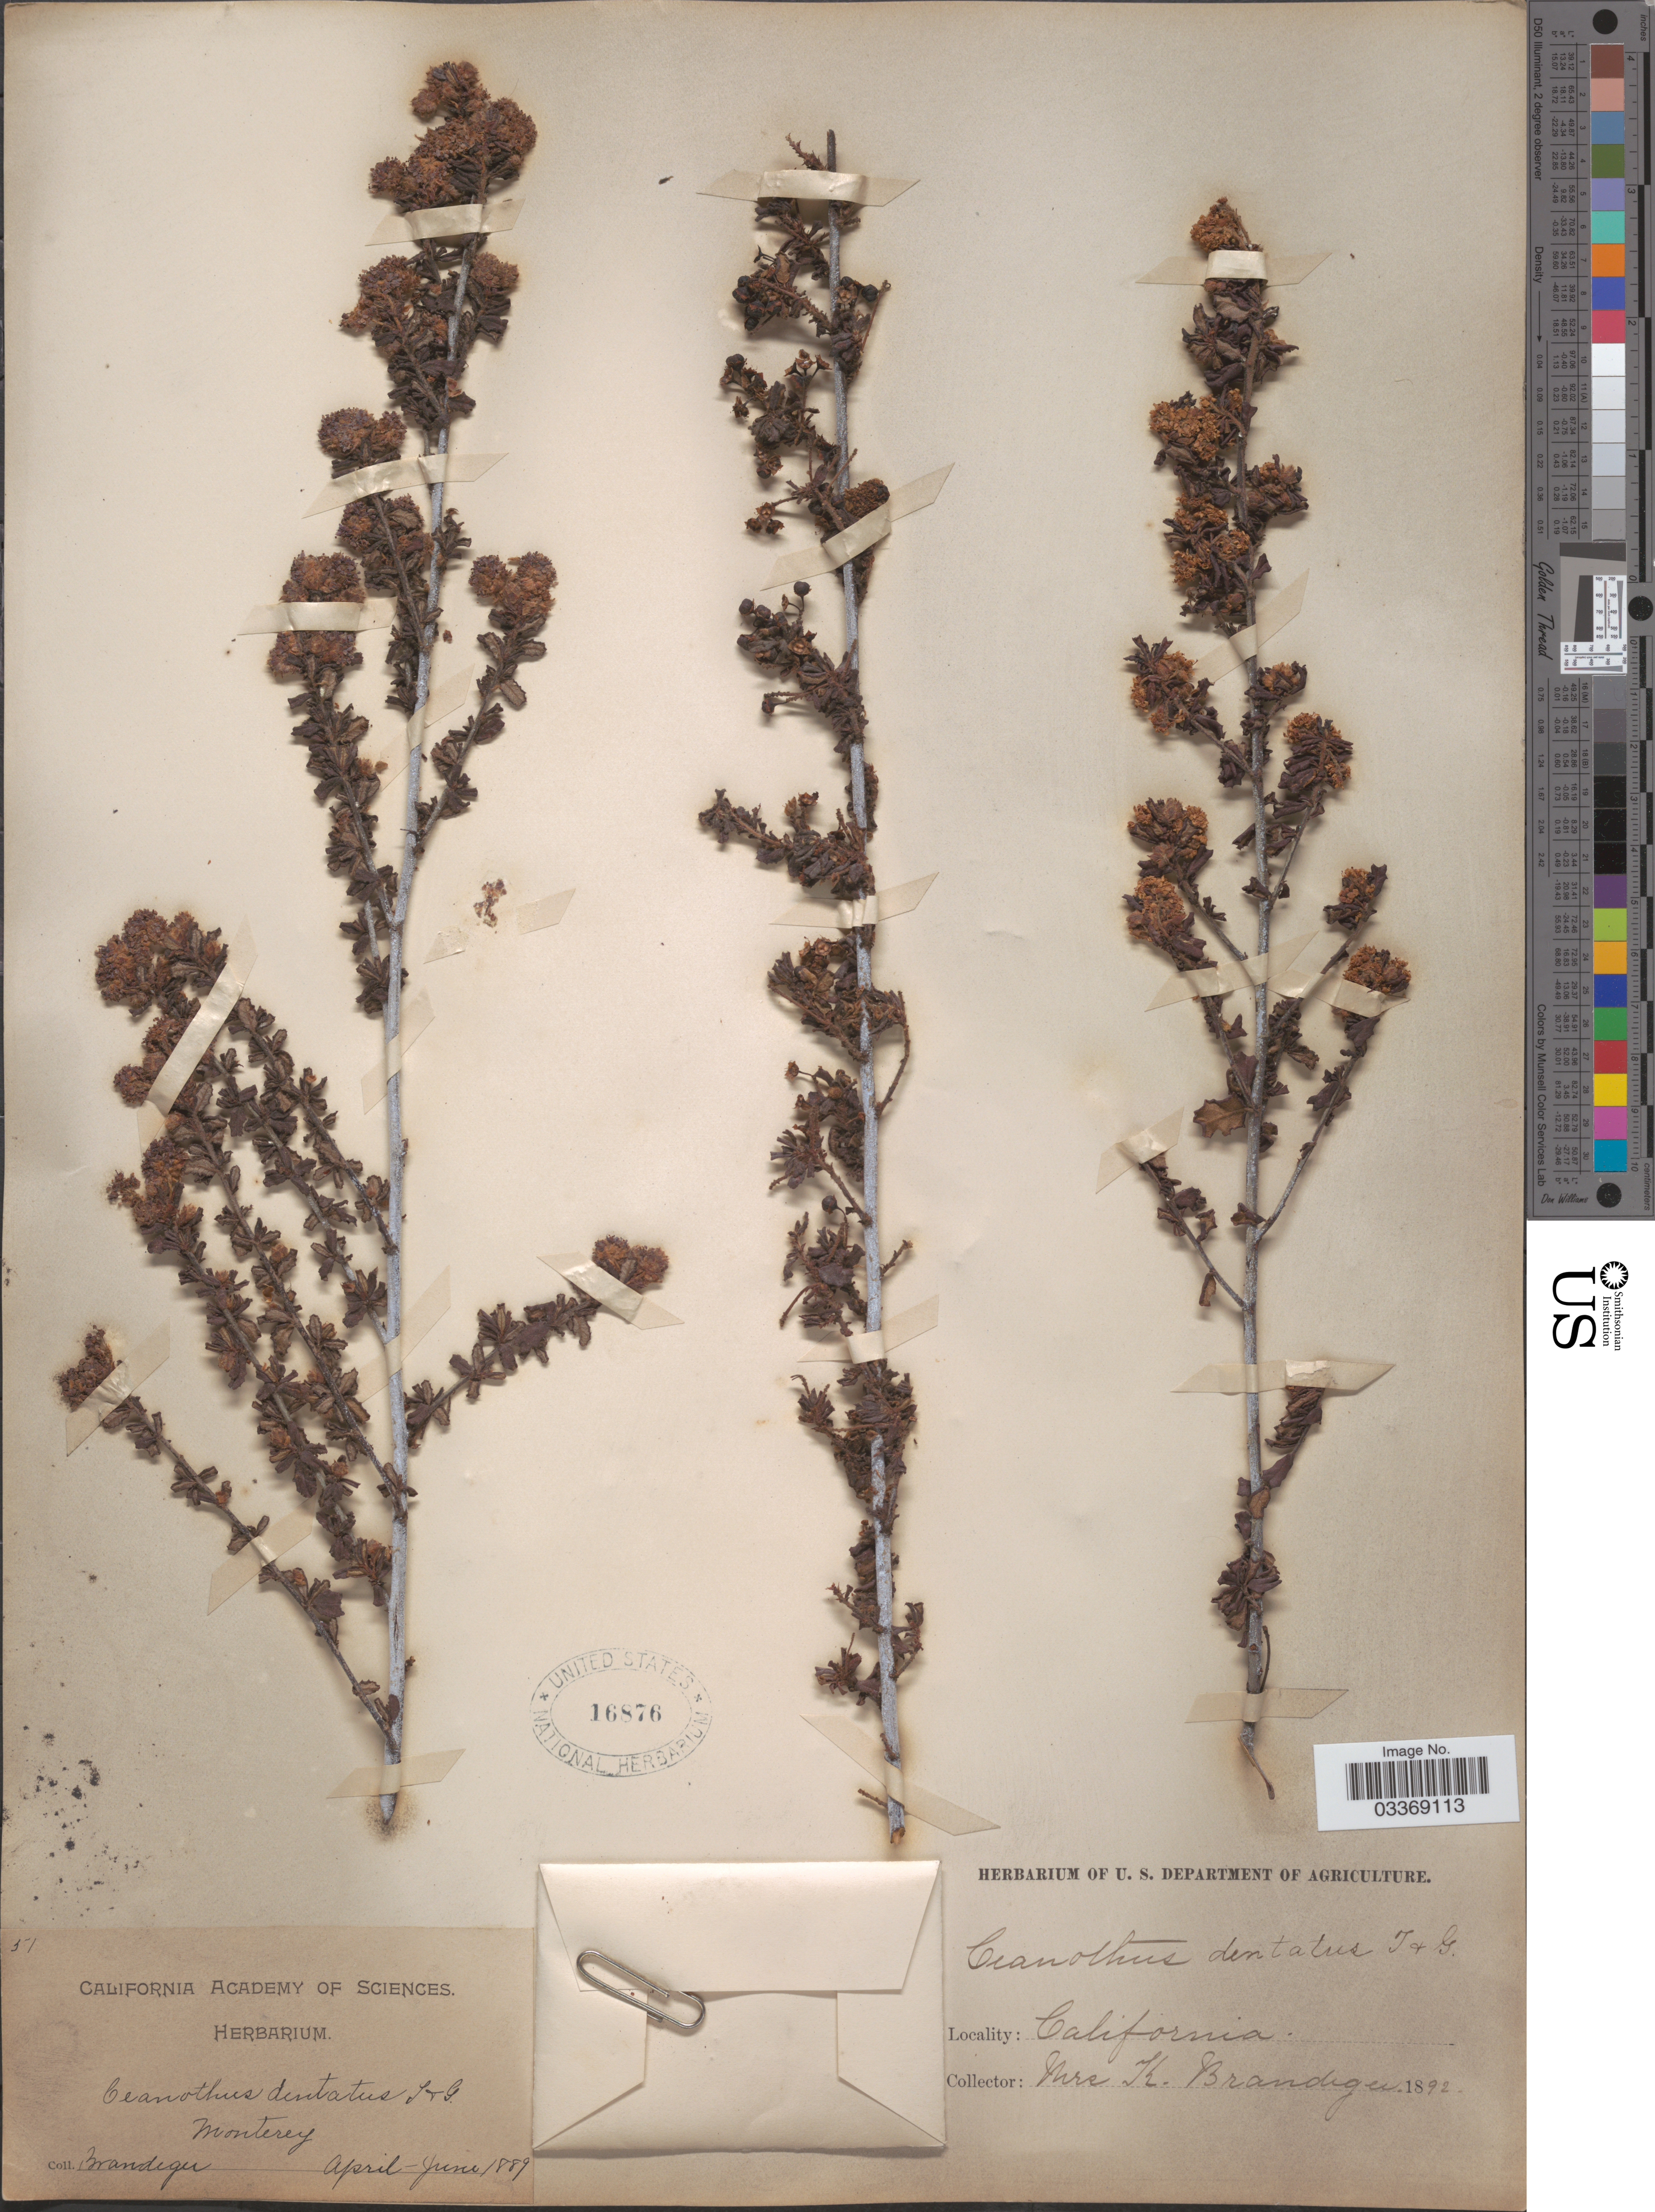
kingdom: Plantae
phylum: Tracheophyta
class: Magnoliopsida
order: Rosales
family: Rhamnaceae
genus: Ceanothus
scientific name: Ceanothus dentatus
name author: Torr. & A. Gray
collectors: K. Brandegee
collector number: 51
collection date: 1889-04/1889-06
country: United States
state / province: California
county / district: Monterey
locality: Monterey.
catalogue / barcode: US 16876